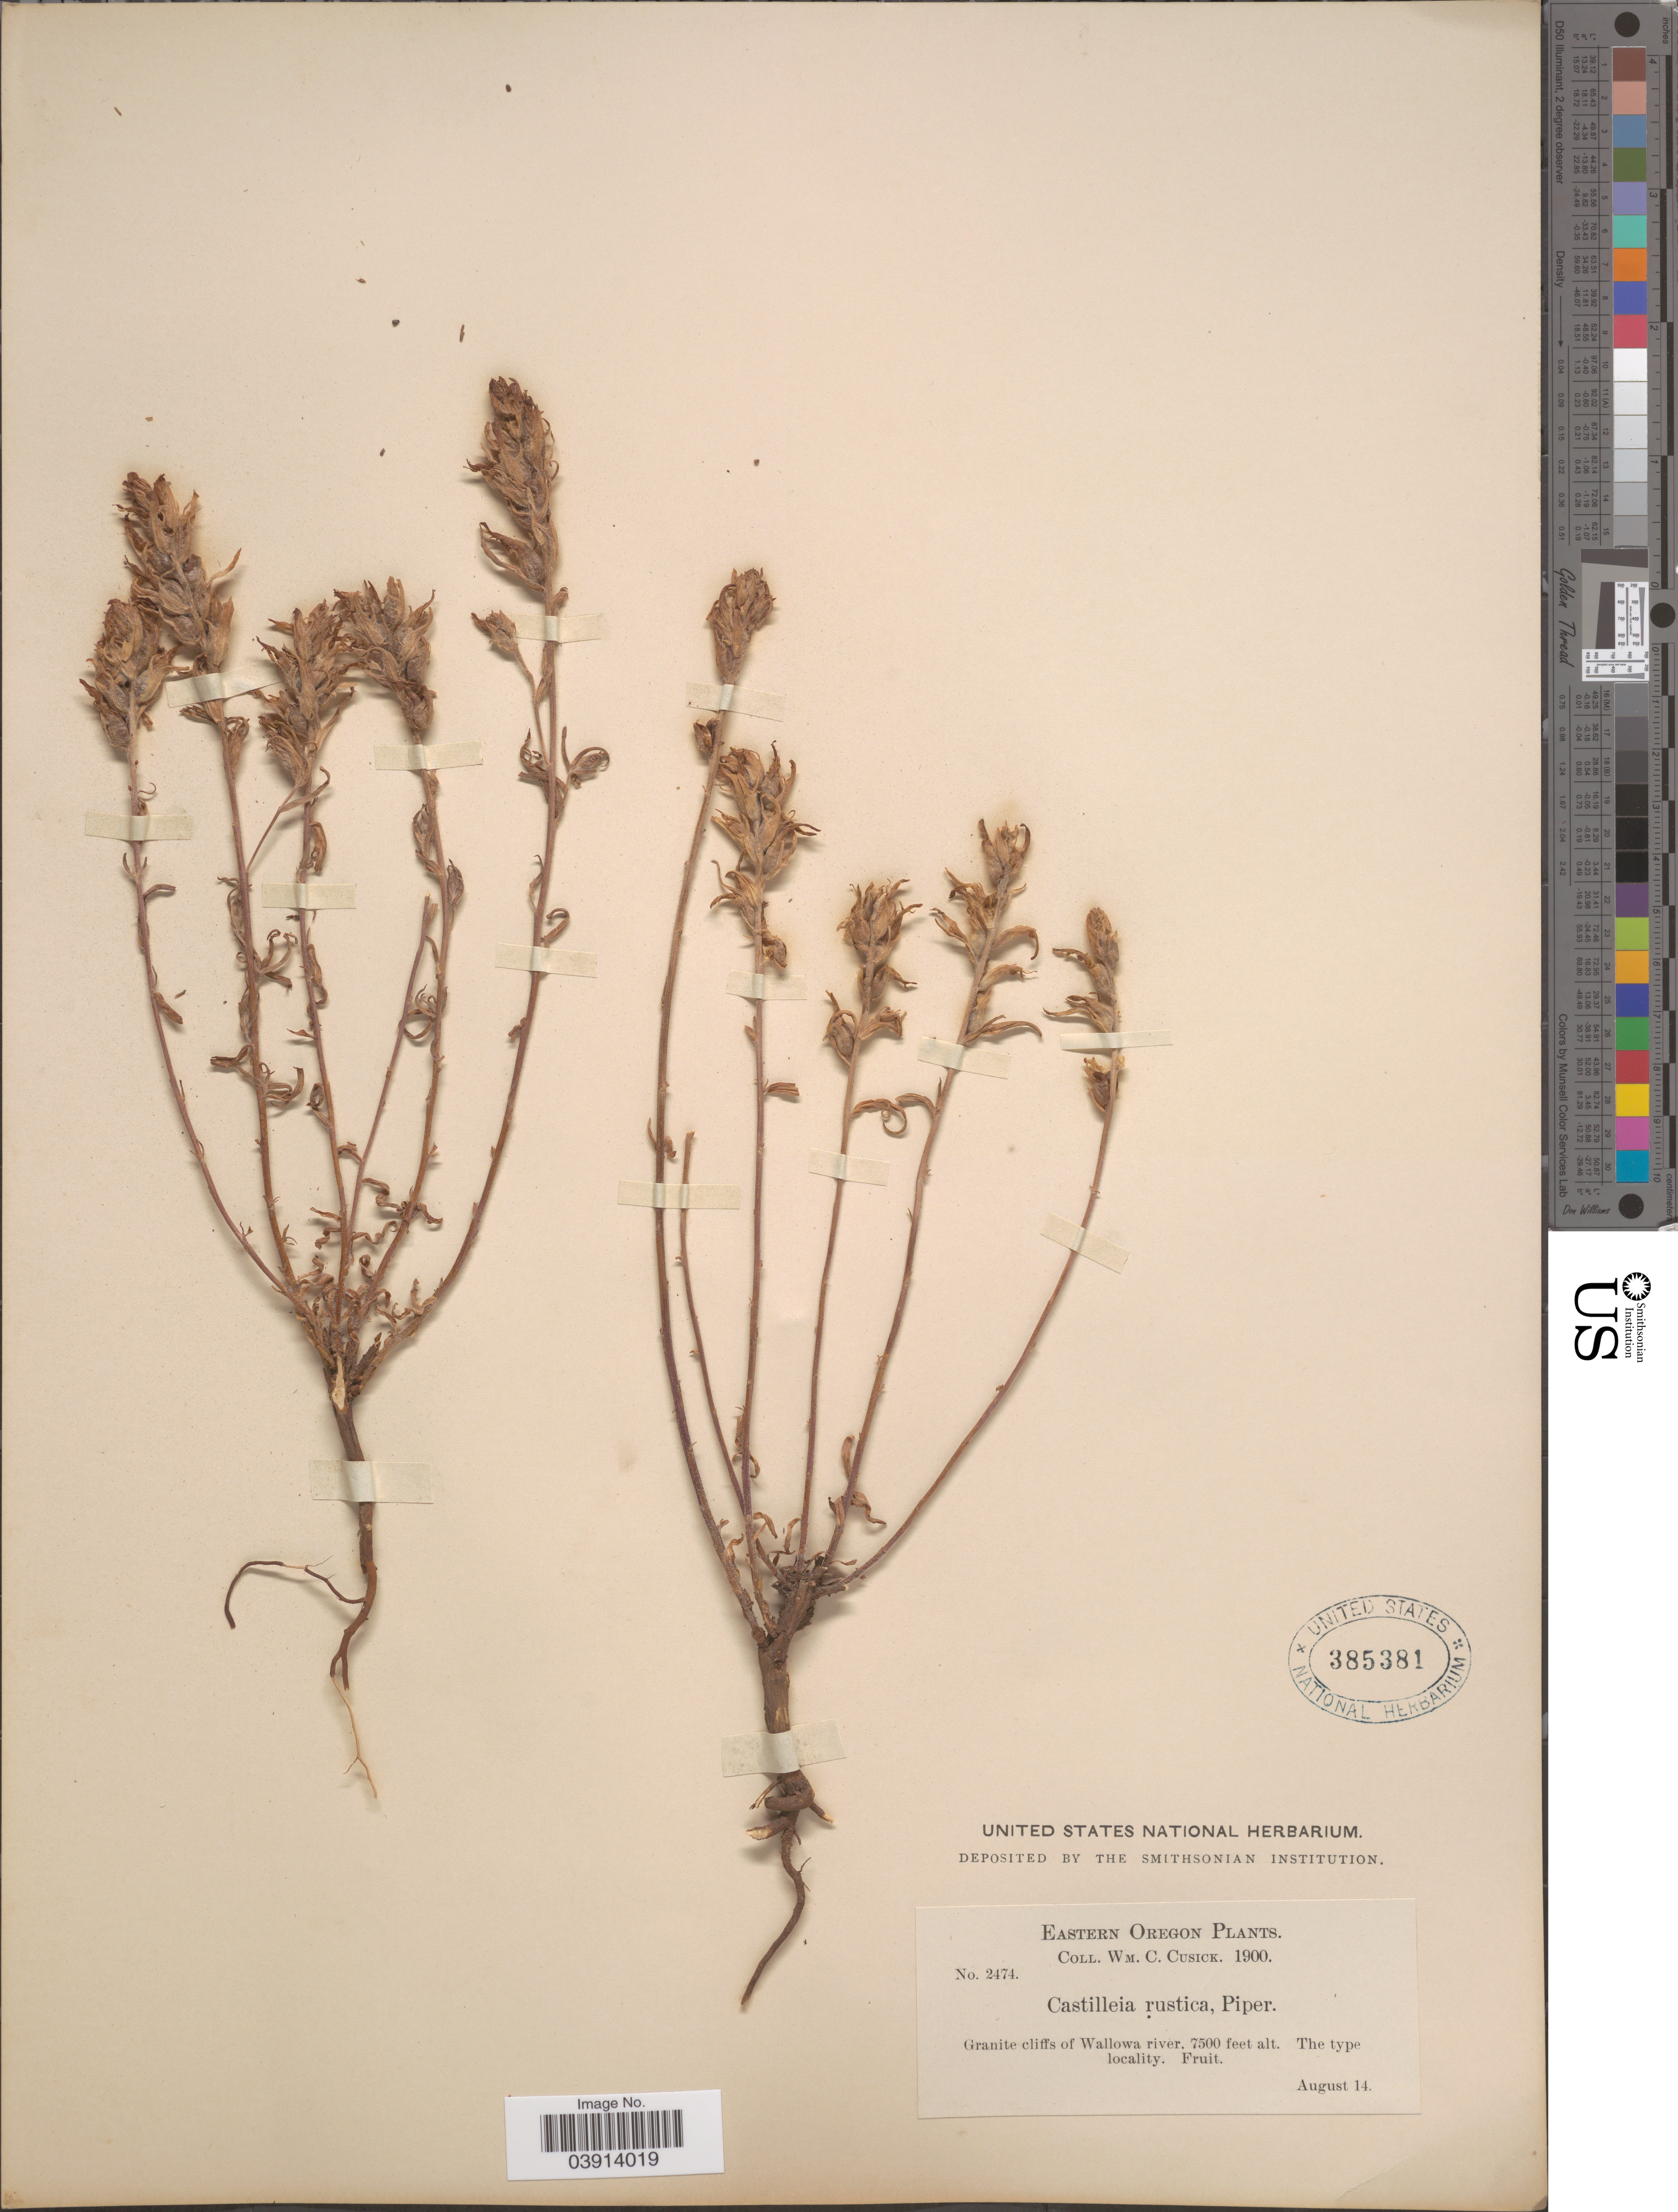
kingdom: Plantae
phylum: Tracheophyta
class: Magnoliopsida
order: Lamiales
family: Orobanchaceae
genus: Castilleja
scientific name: Castilleja rustica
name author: Piper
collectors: W. C. Cusick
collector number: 2474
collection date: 1900-08-14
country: United States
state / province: Oregon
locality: Eastern Oregon. Granite cliffs on Wallowa river.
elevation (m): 2286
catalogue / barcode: US 385381